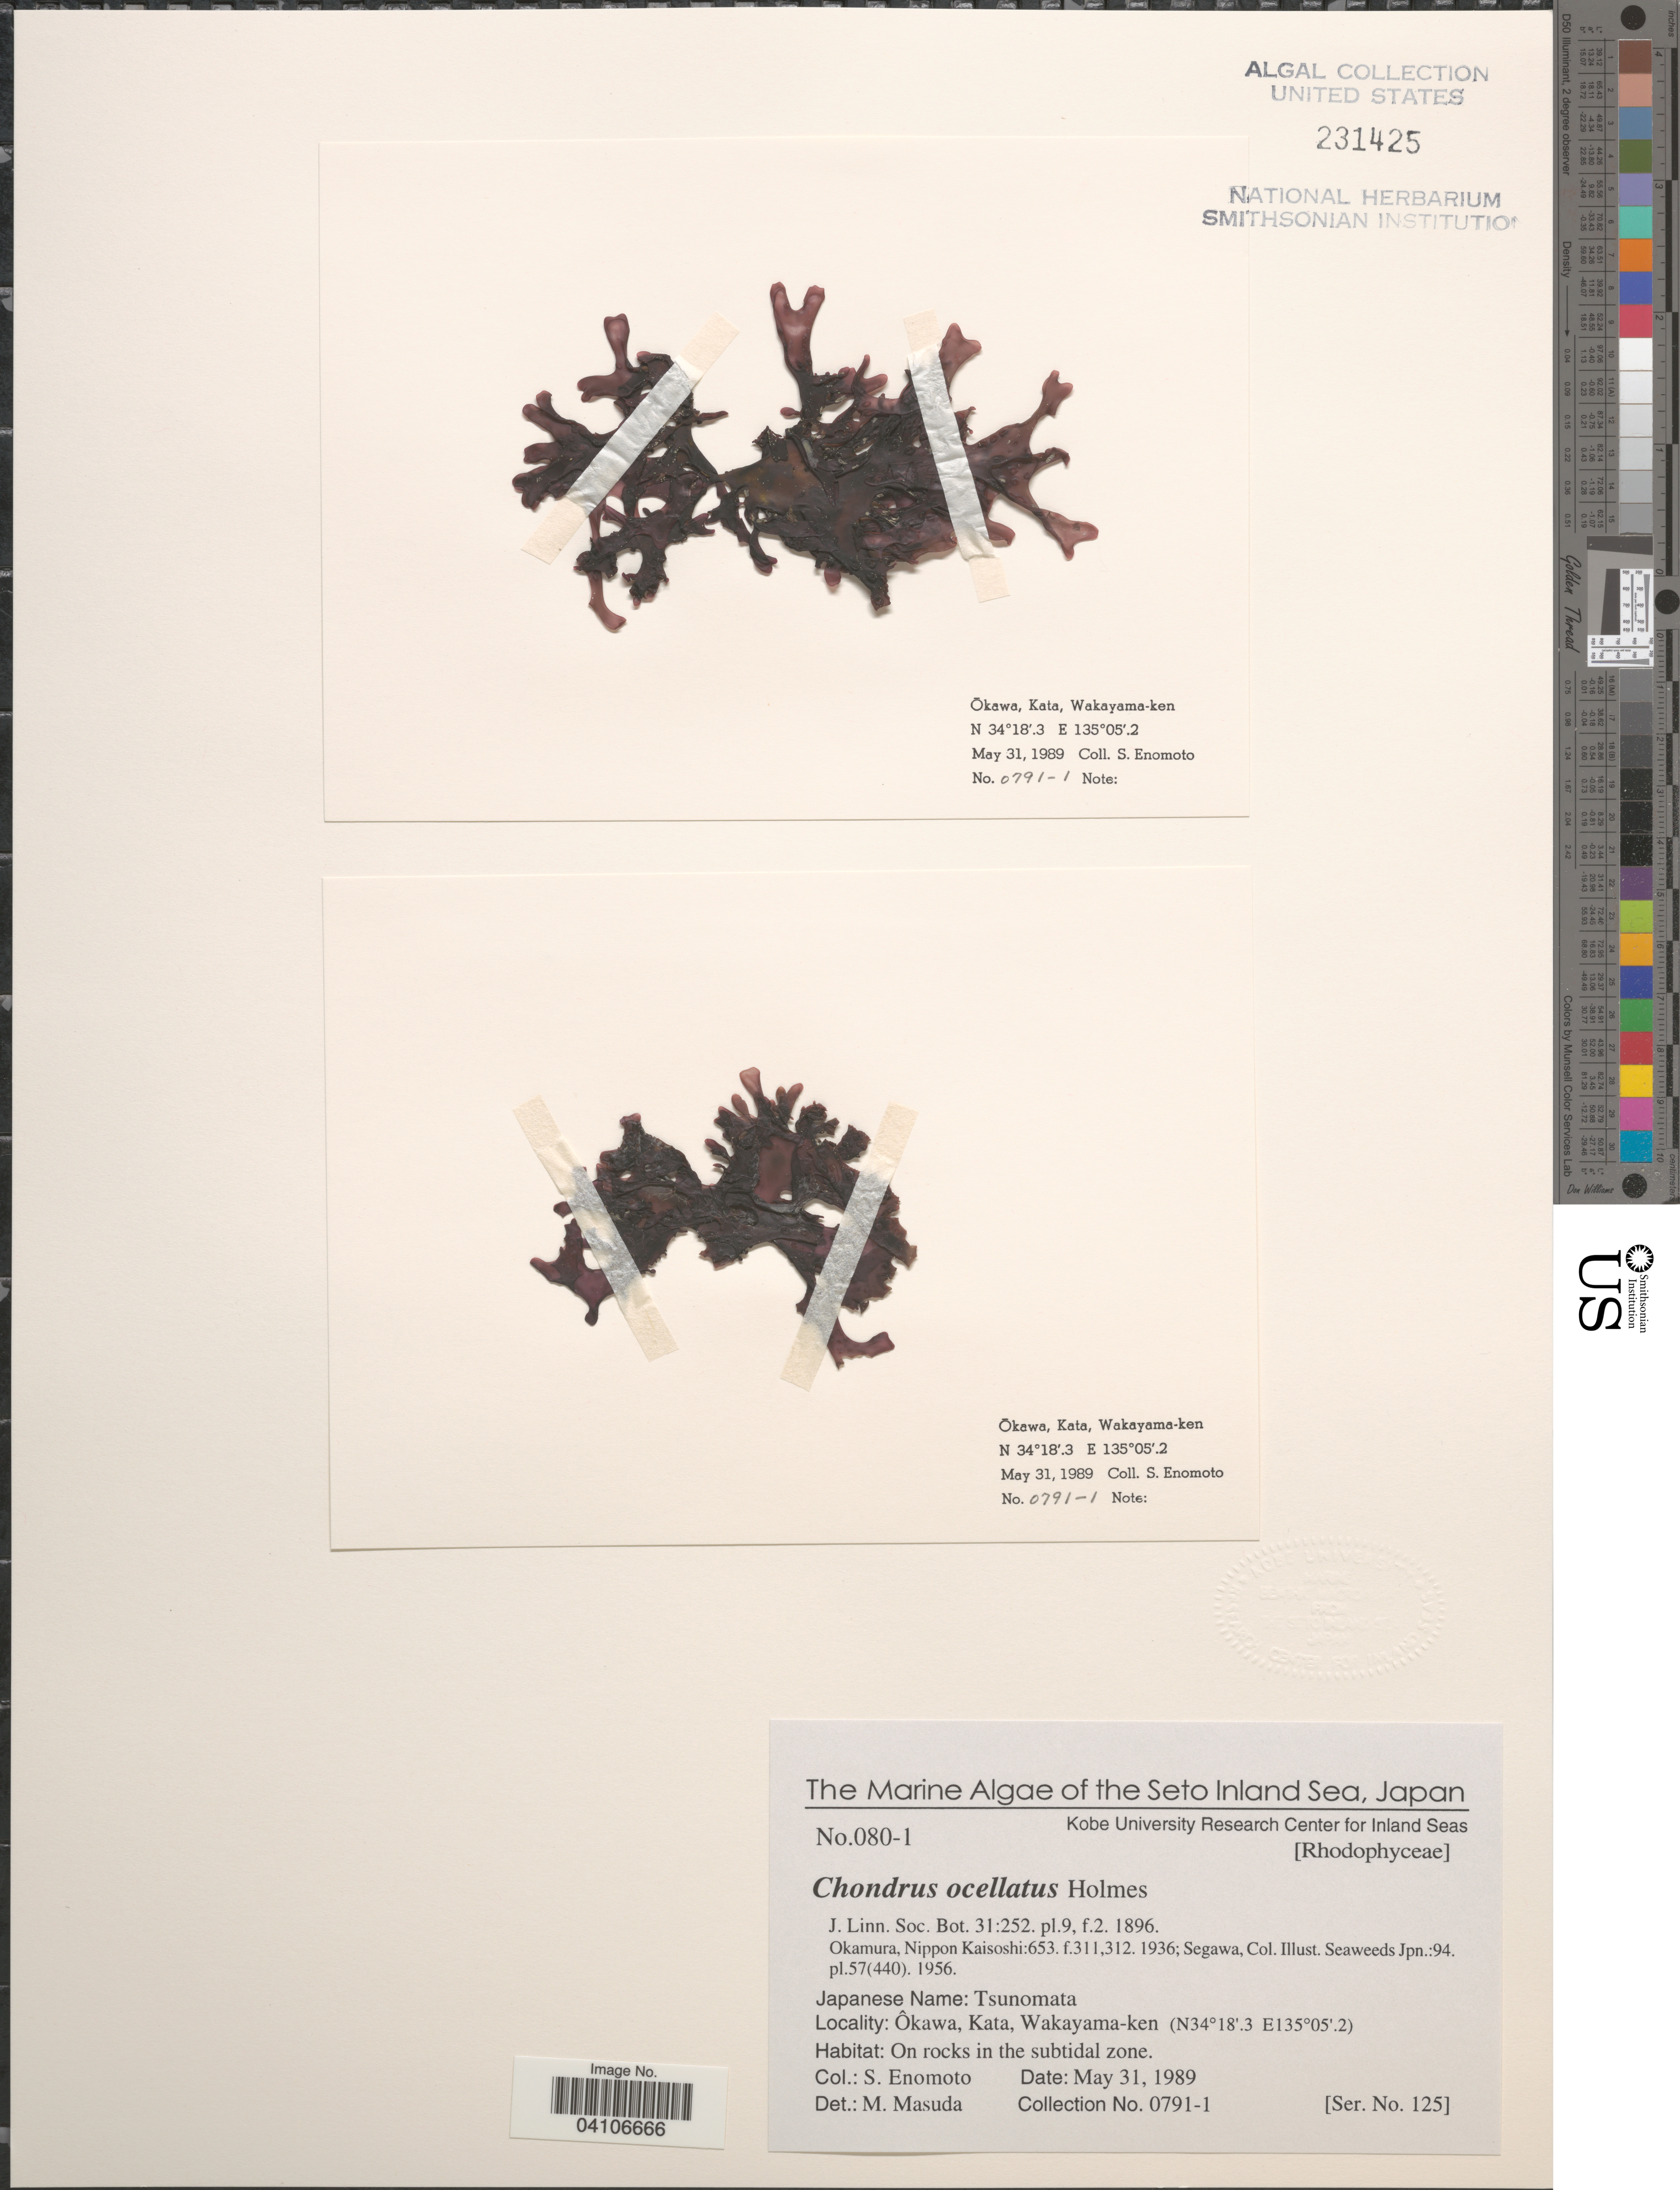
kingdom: Plantae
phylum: Rhodophyta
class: Florideophyceae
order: Gigartinales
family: Gigartinaceae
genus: Chondrus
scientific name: Chondrus ocellatus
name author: Holmes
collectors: S. Enomoto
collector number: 0791-1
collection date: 1989-05-31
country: Japan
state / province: Wakayama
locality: The Seto Inland Sea. Ôkawa, Kata, Wakayama-ken.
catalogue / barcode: US 231425